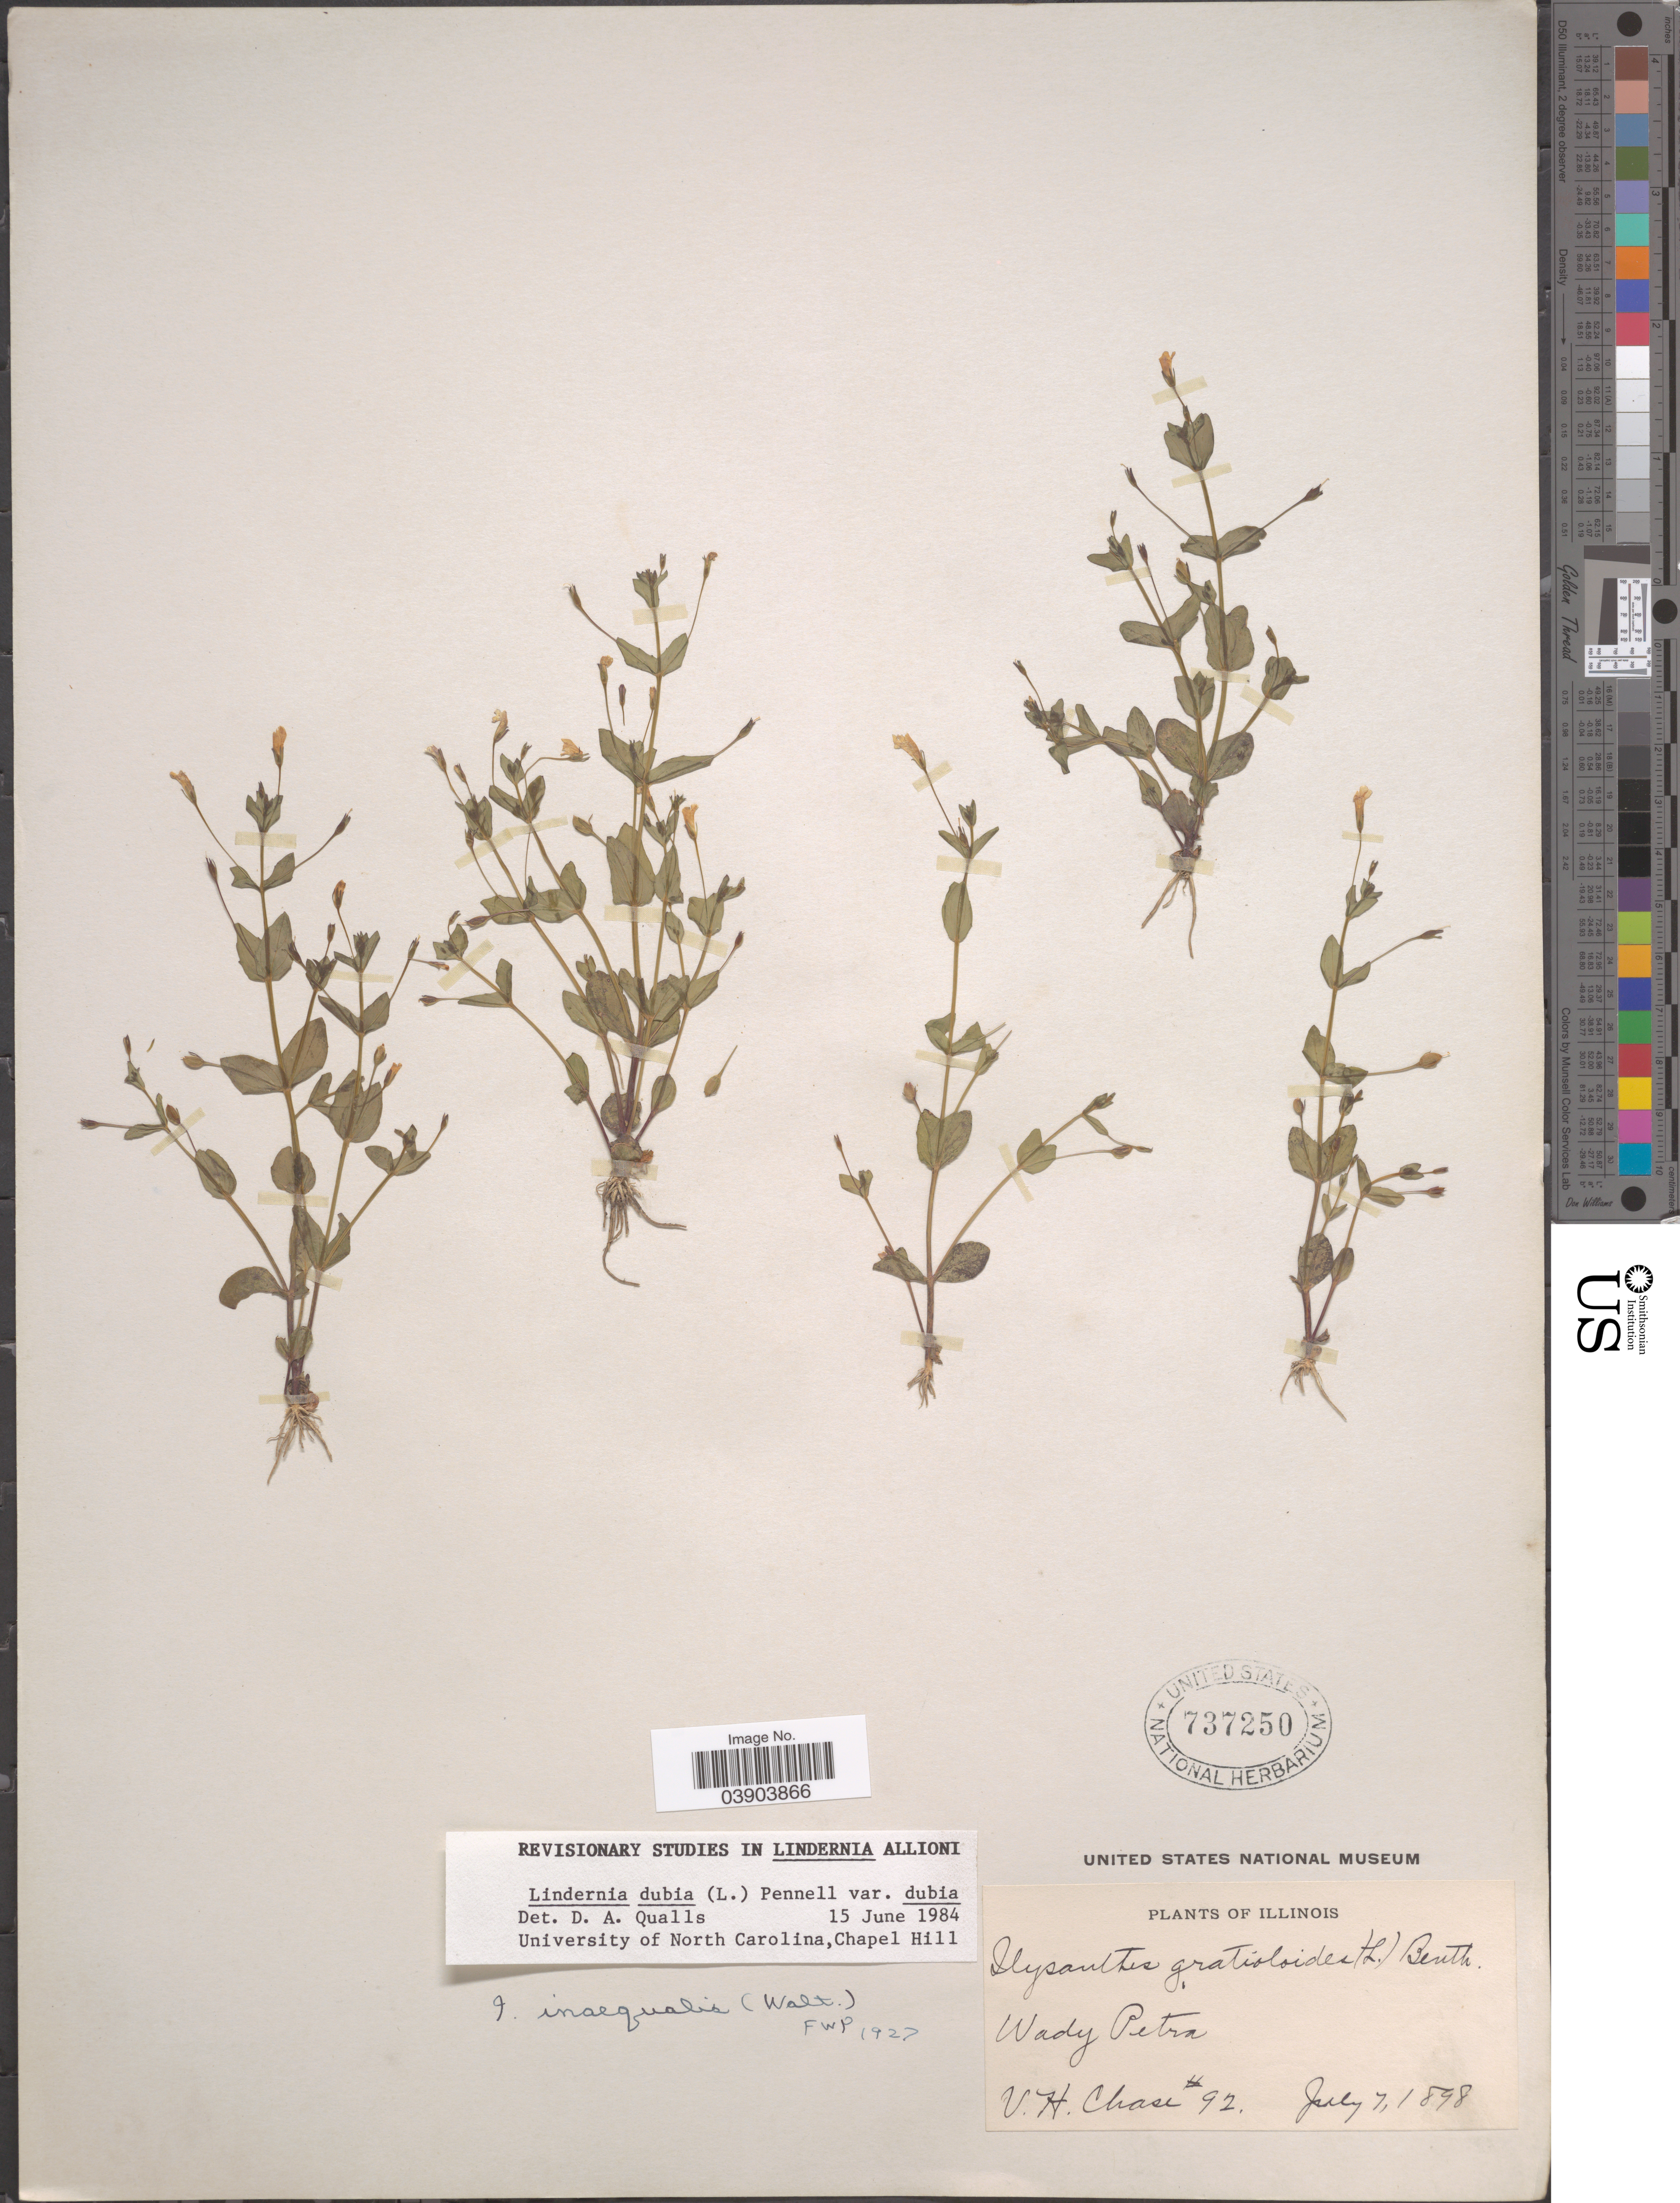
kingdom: Plantae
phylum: Tracheophyta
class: Magnoliopsida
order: Lamiales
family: Linderniaceae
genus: Lindernia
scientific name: Lindernia dubia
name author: (L.) Pennell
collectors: V. H. Chase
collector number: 92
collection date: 1898-07-07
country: United States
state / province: Illinois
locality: Wady Petra.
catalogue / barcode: US 737250